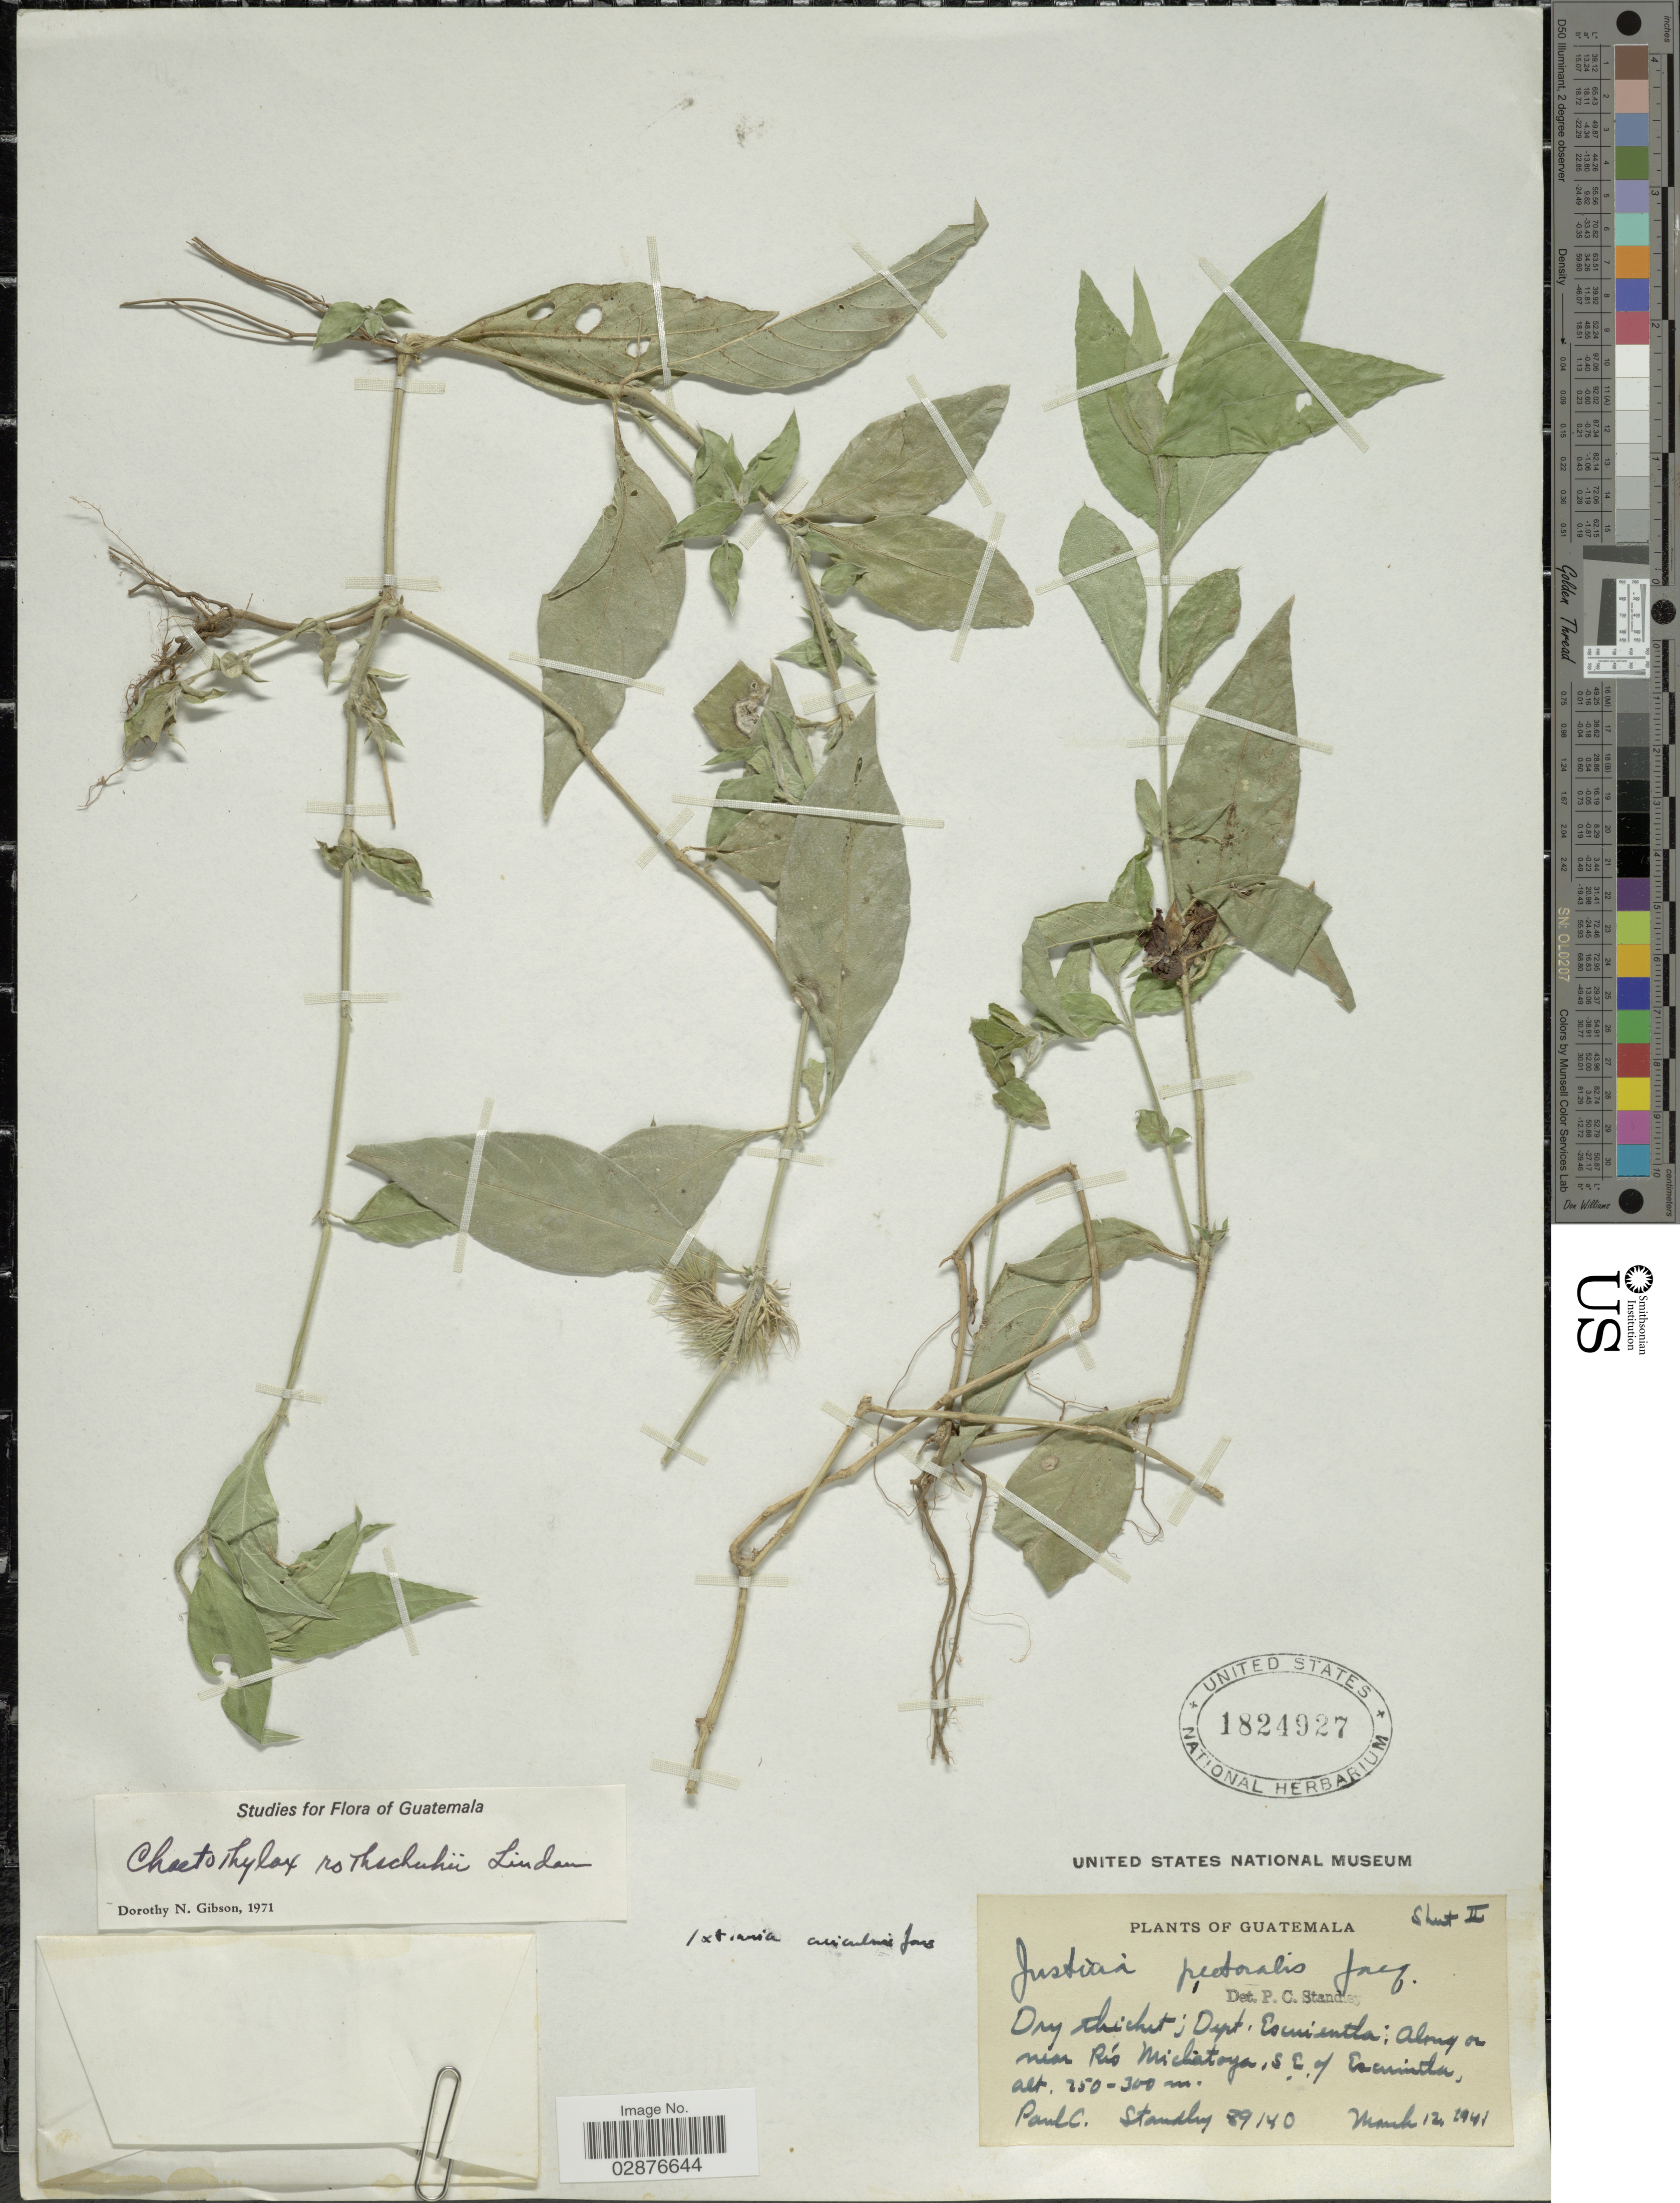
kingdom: Plantae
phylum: Tracheophyta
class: Magnoliopsida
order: Lamiales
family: Acanthaceae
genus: Justicia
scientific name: Justicia micrantha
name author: (Oerst.) V.A.W. Graham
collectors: P. C. Standley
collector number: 89140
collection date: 1941-03-12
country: Guatemala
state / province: Escuintla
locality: Dept. Escuintla: along or near Río Michatoya, S.E. of Escuintla.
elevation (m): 250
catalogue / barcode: US 1824927